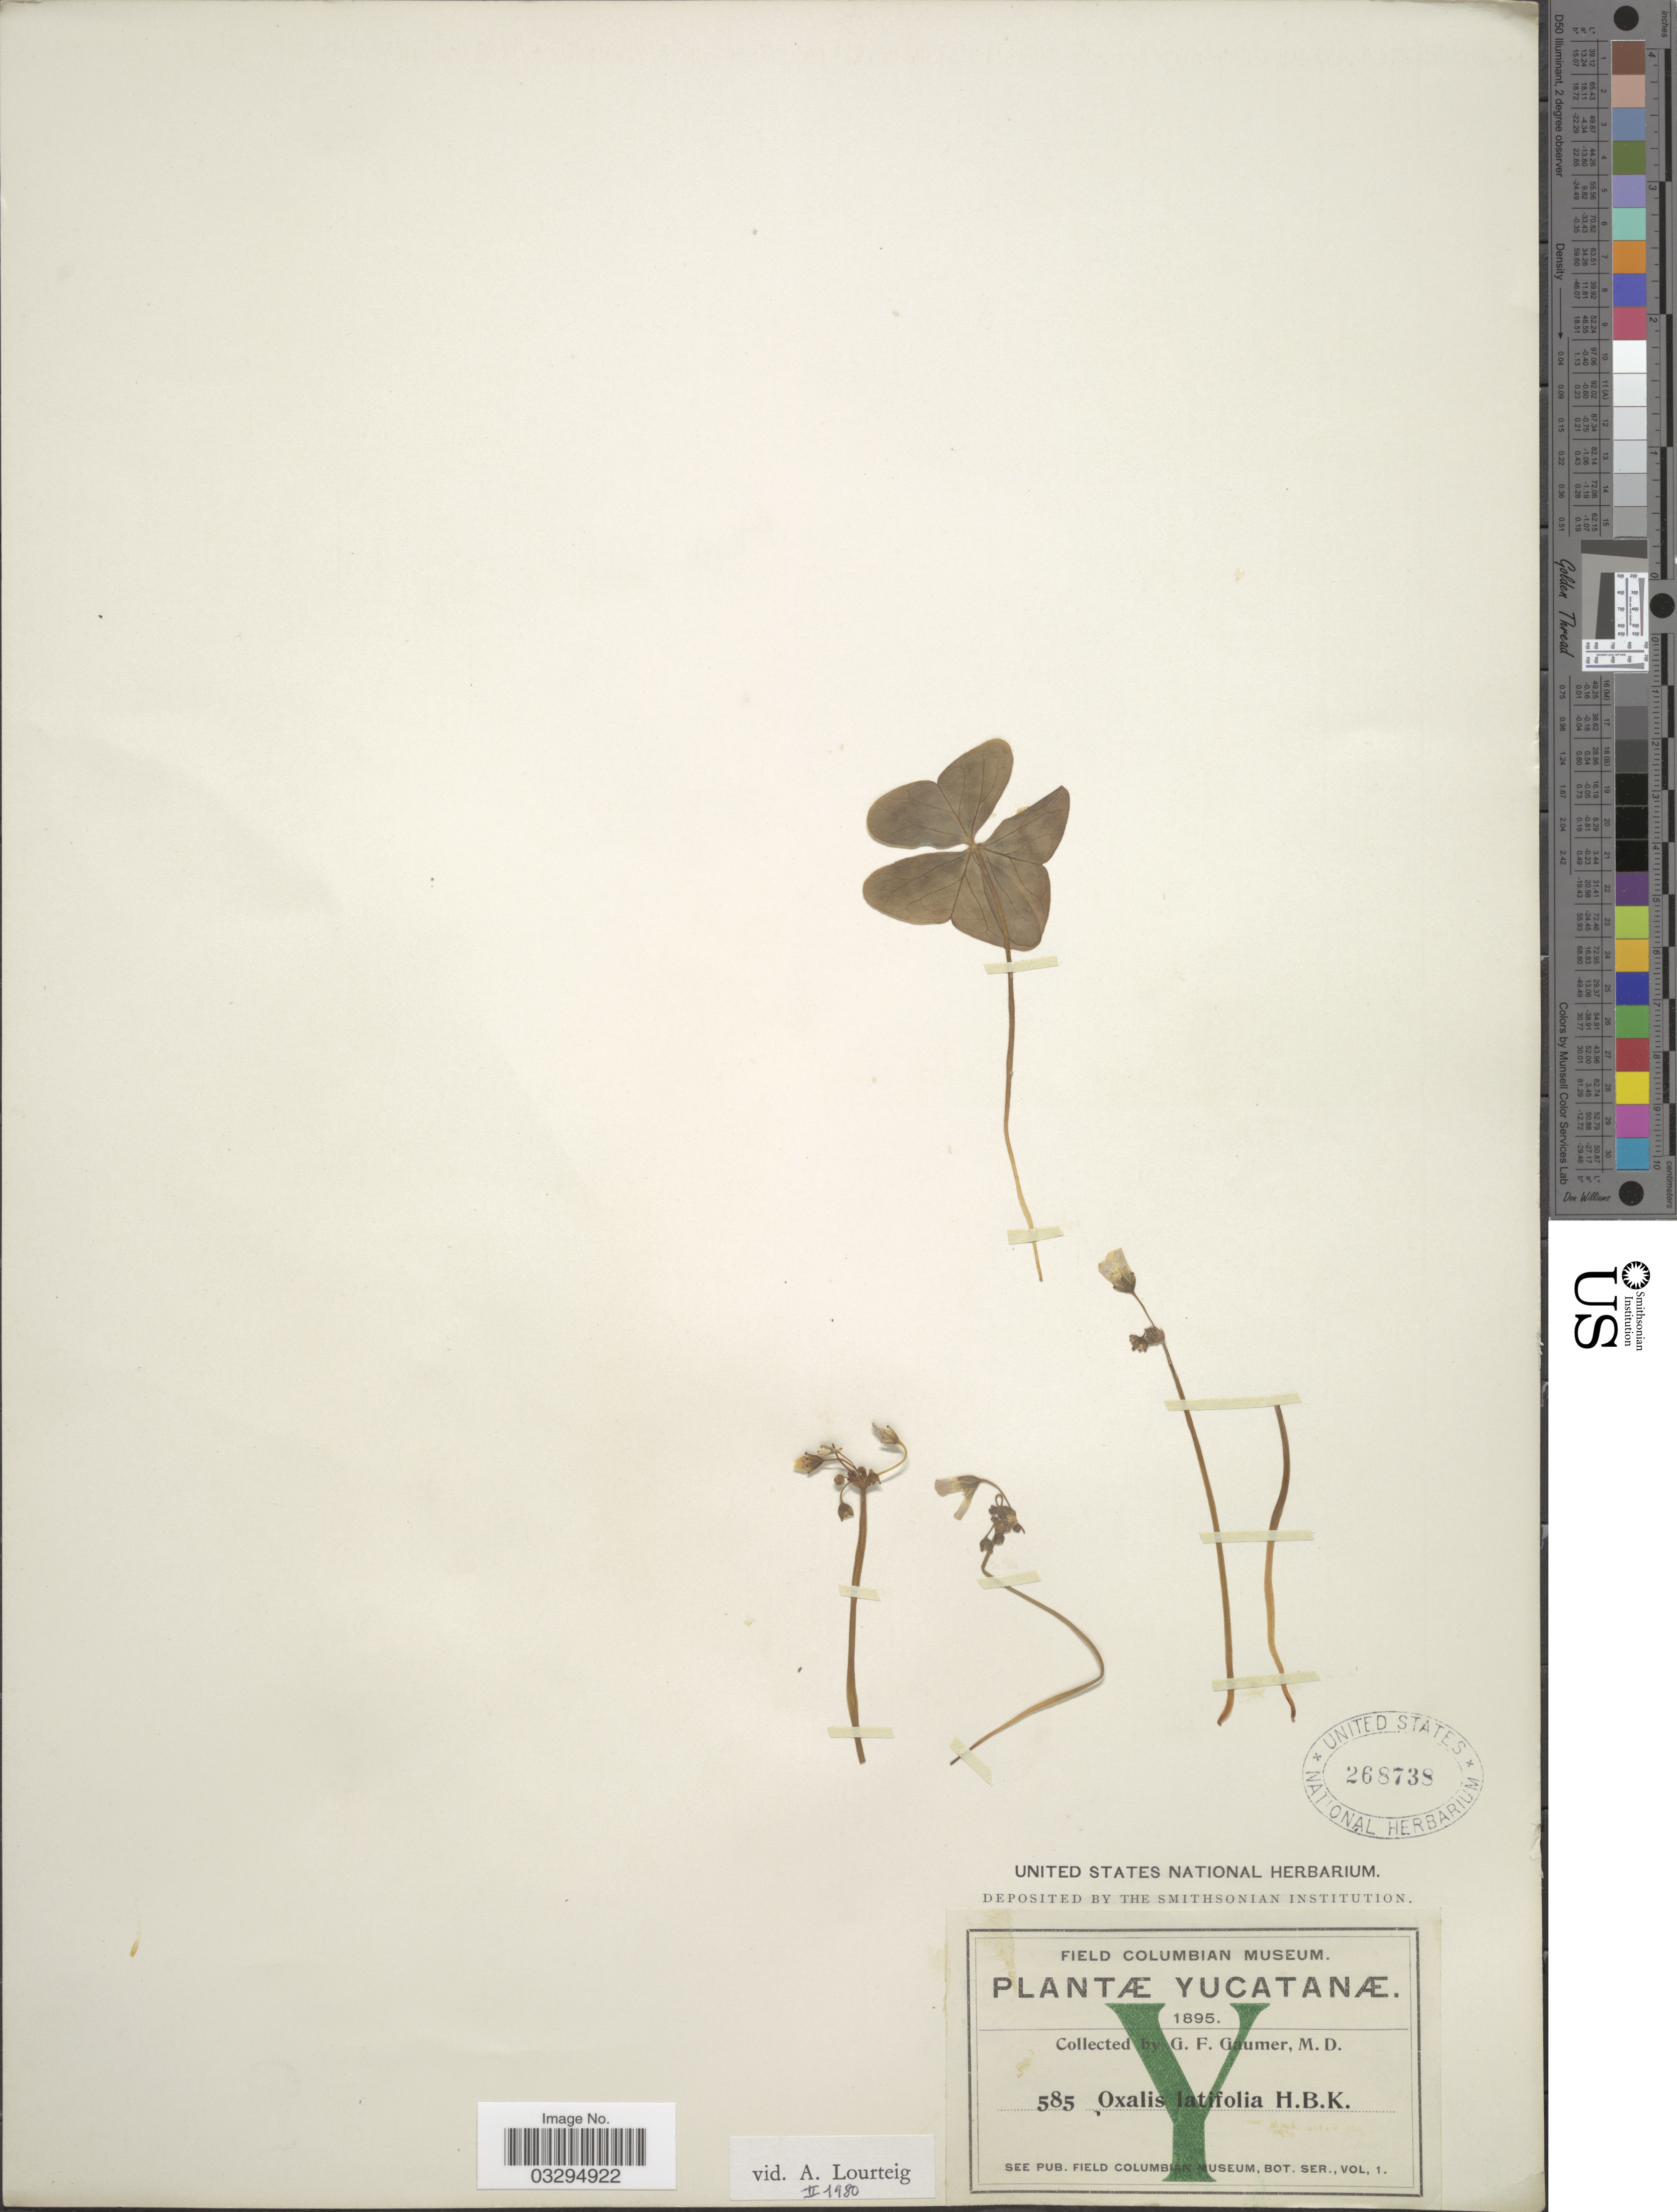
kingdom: Plantae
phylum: Tracheophyta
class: Magnoliopsida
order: Oxalidales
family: Oxalidaceae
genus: Oxalis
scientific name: Oxalis latifolia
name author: Kunth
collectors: G. F. Gaumer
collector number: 585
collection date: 1895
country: Mexico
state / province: Yucatán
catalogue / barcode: US 268738